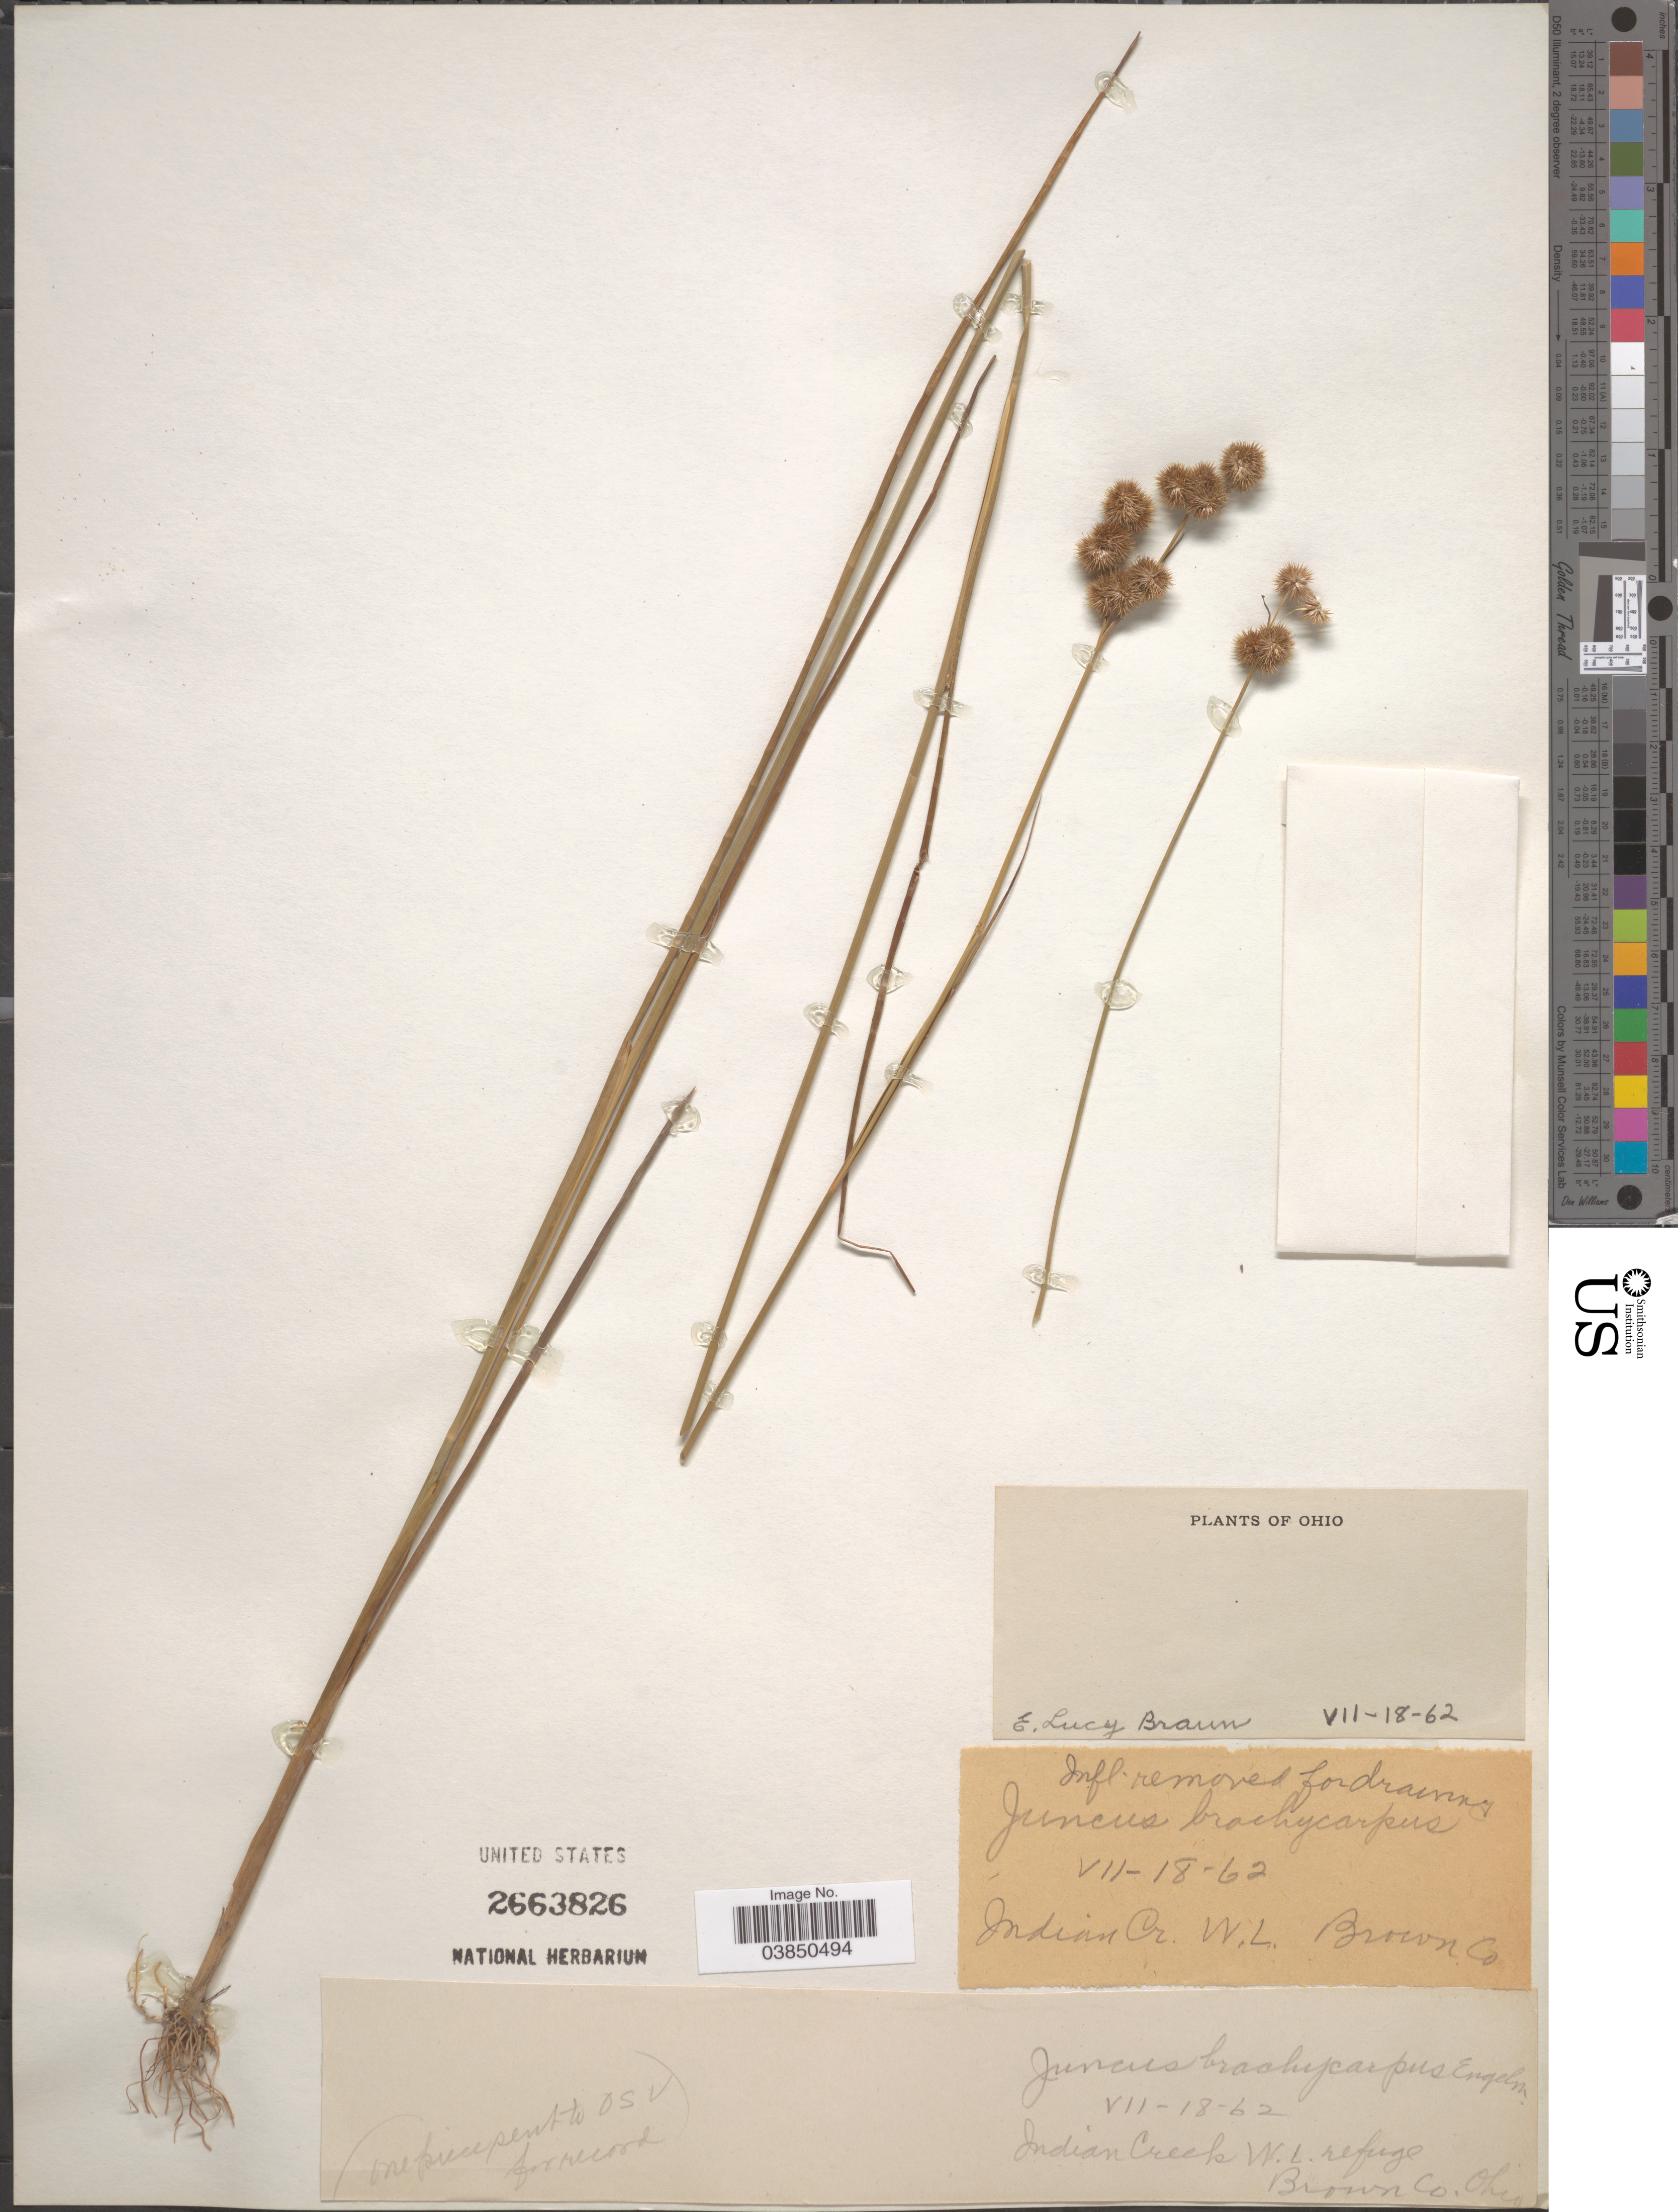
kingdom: Plantae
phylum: Tracheophyta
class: Liliopsida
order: Poales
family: Juncaceae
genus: Juncus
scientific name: Juncus brachycarpus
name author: Engelm.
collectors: E. L. Braun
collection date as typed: Transcribed d/m/y: 18/7/62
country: United States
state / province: Ohio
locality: Indian Creek. W.L. refuge. Brown Co.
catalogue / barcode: US 2663826